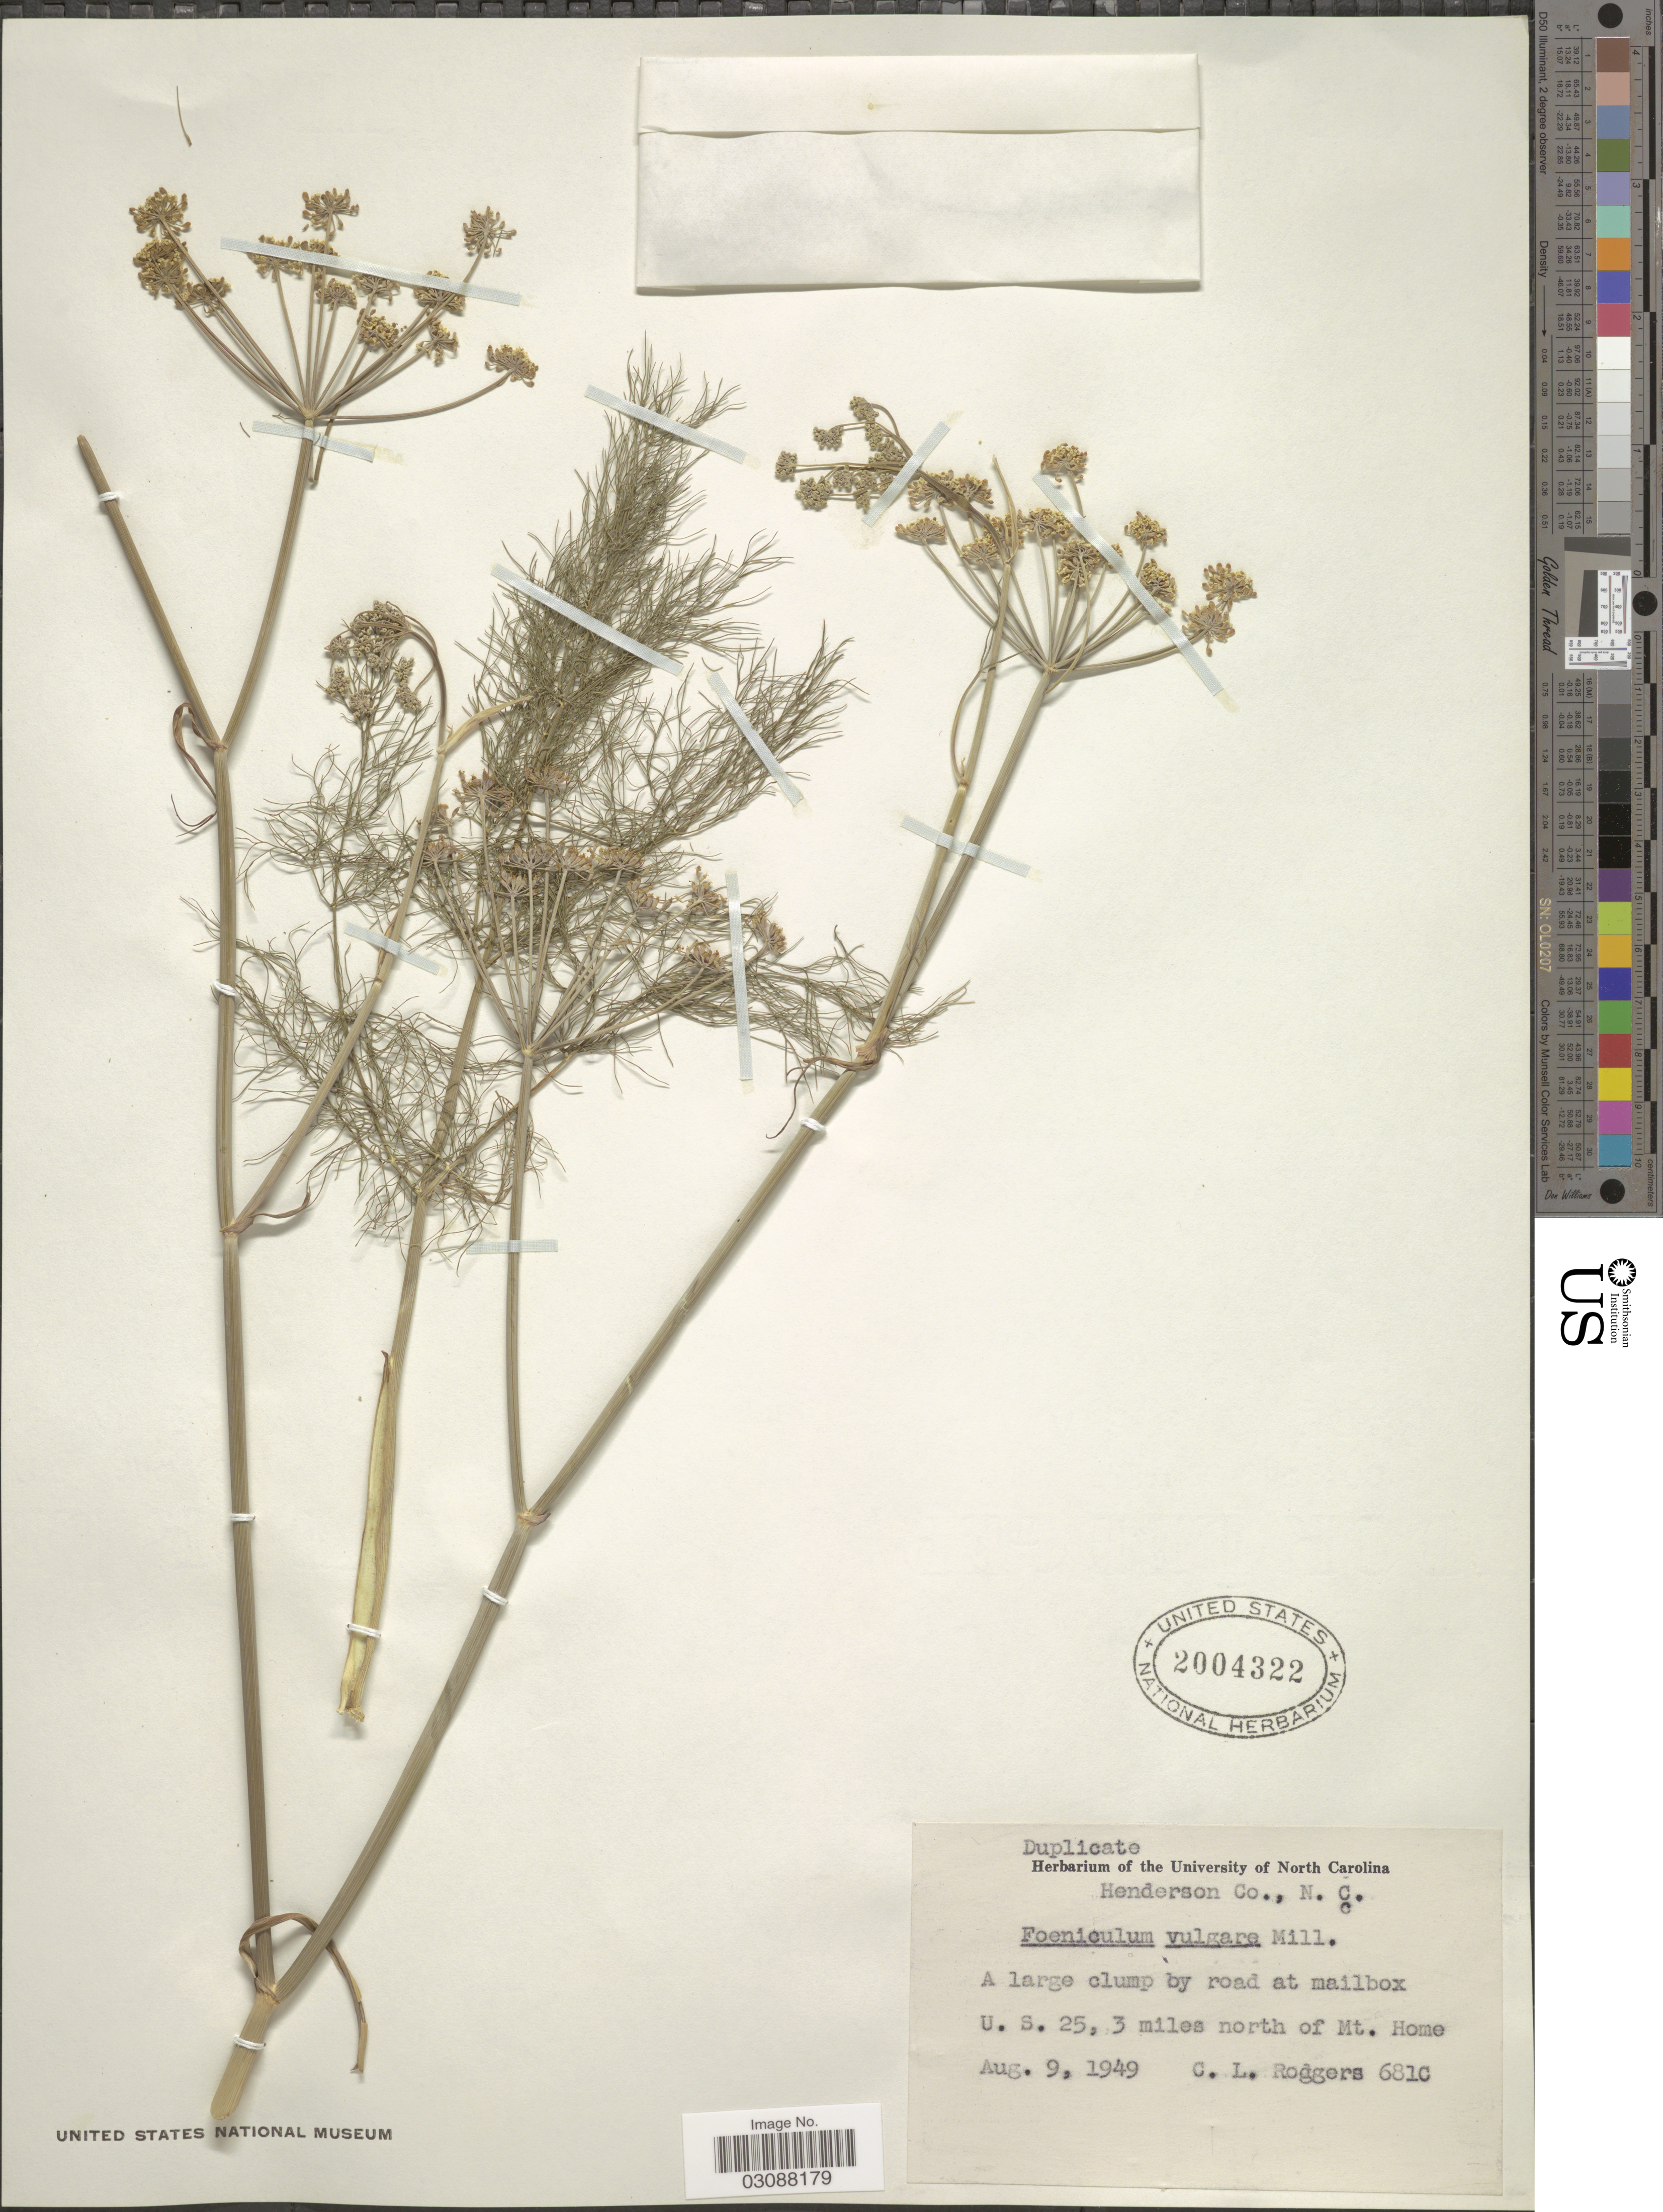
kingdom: Plantae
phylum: Tracheophyta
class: Magnoliopsida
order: Apiales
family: Apiaceae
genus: Foeniculum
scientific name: Foeniculum vulgare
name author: Mill.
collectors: C. Rodgers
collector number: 681C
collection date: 1949-08-09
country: United States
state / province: North Carolina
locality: Henderson Co., A large clump by road at mailbox U.S. 25, 3 miles north of Mt. Home.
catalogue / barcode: US 2004322